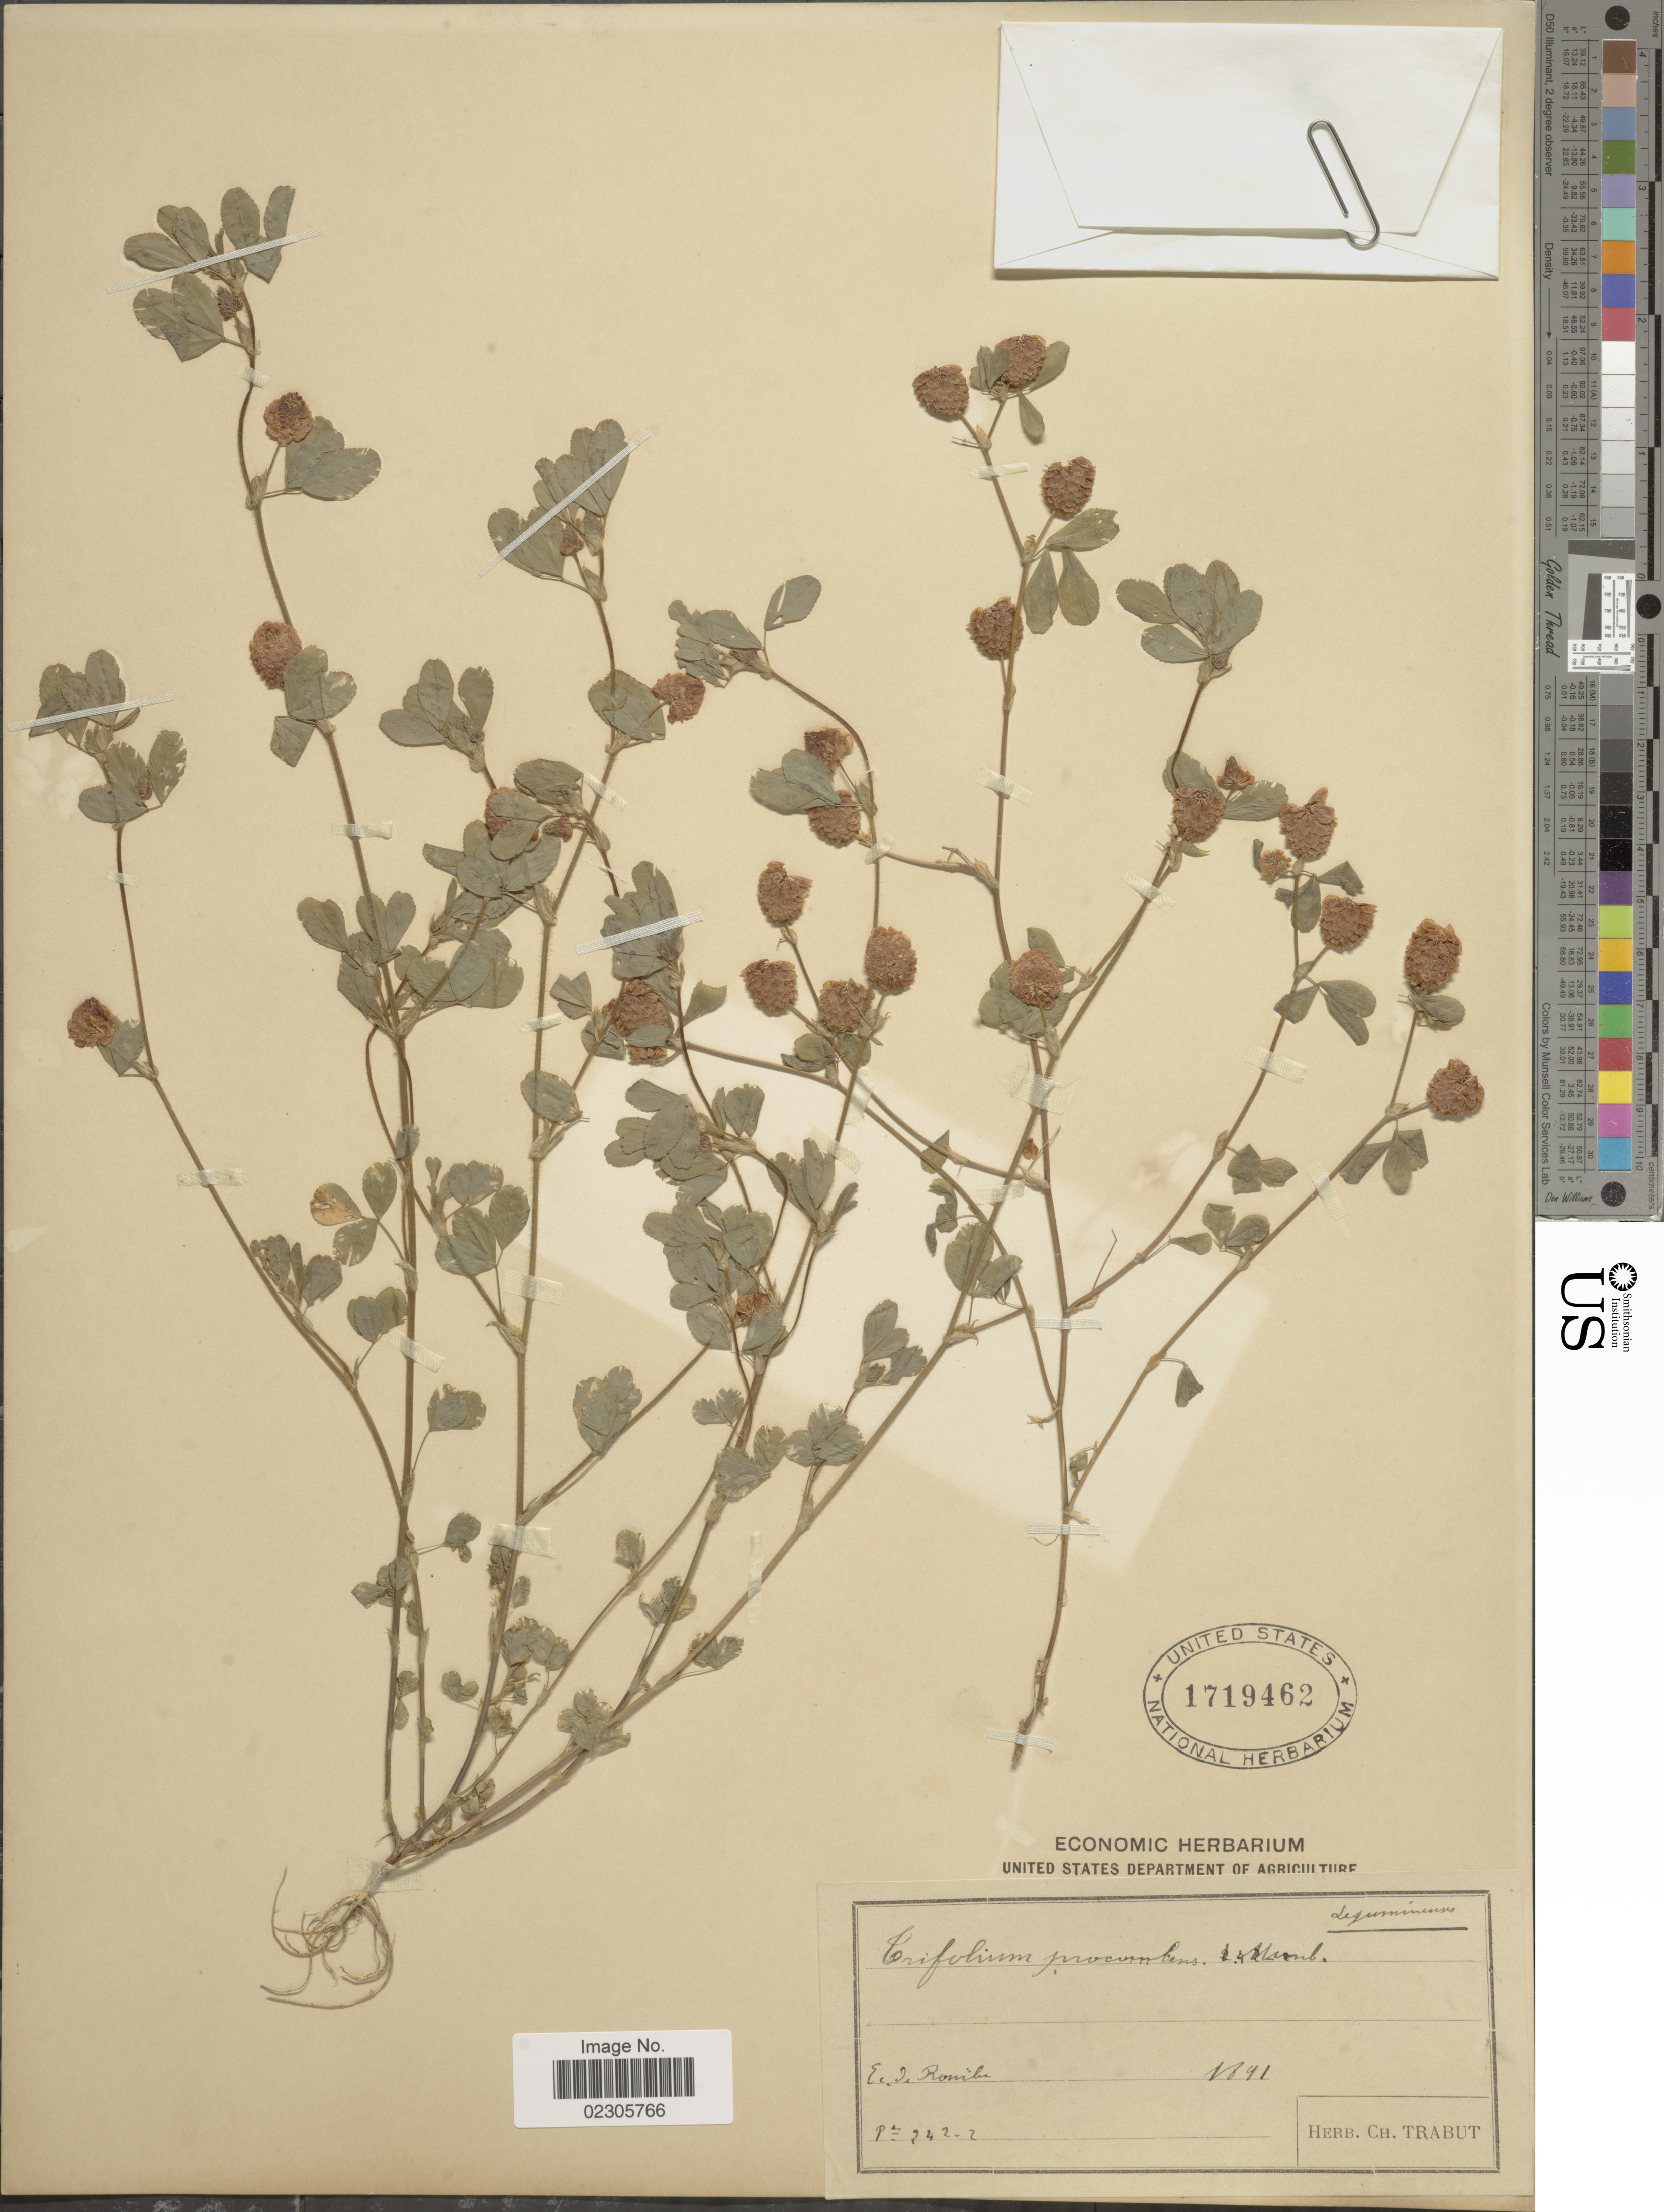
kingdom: Plantae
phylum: Tracheophyta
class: Magnoliopsida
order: Fabales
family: Fabaceae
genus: Trifolium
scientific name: Trifolium procumbens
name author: L.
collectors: Ex herb. Trabut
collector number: P242-2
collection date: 1891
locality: Ec. de Romiba [interpreted]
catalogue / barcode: US 1719462